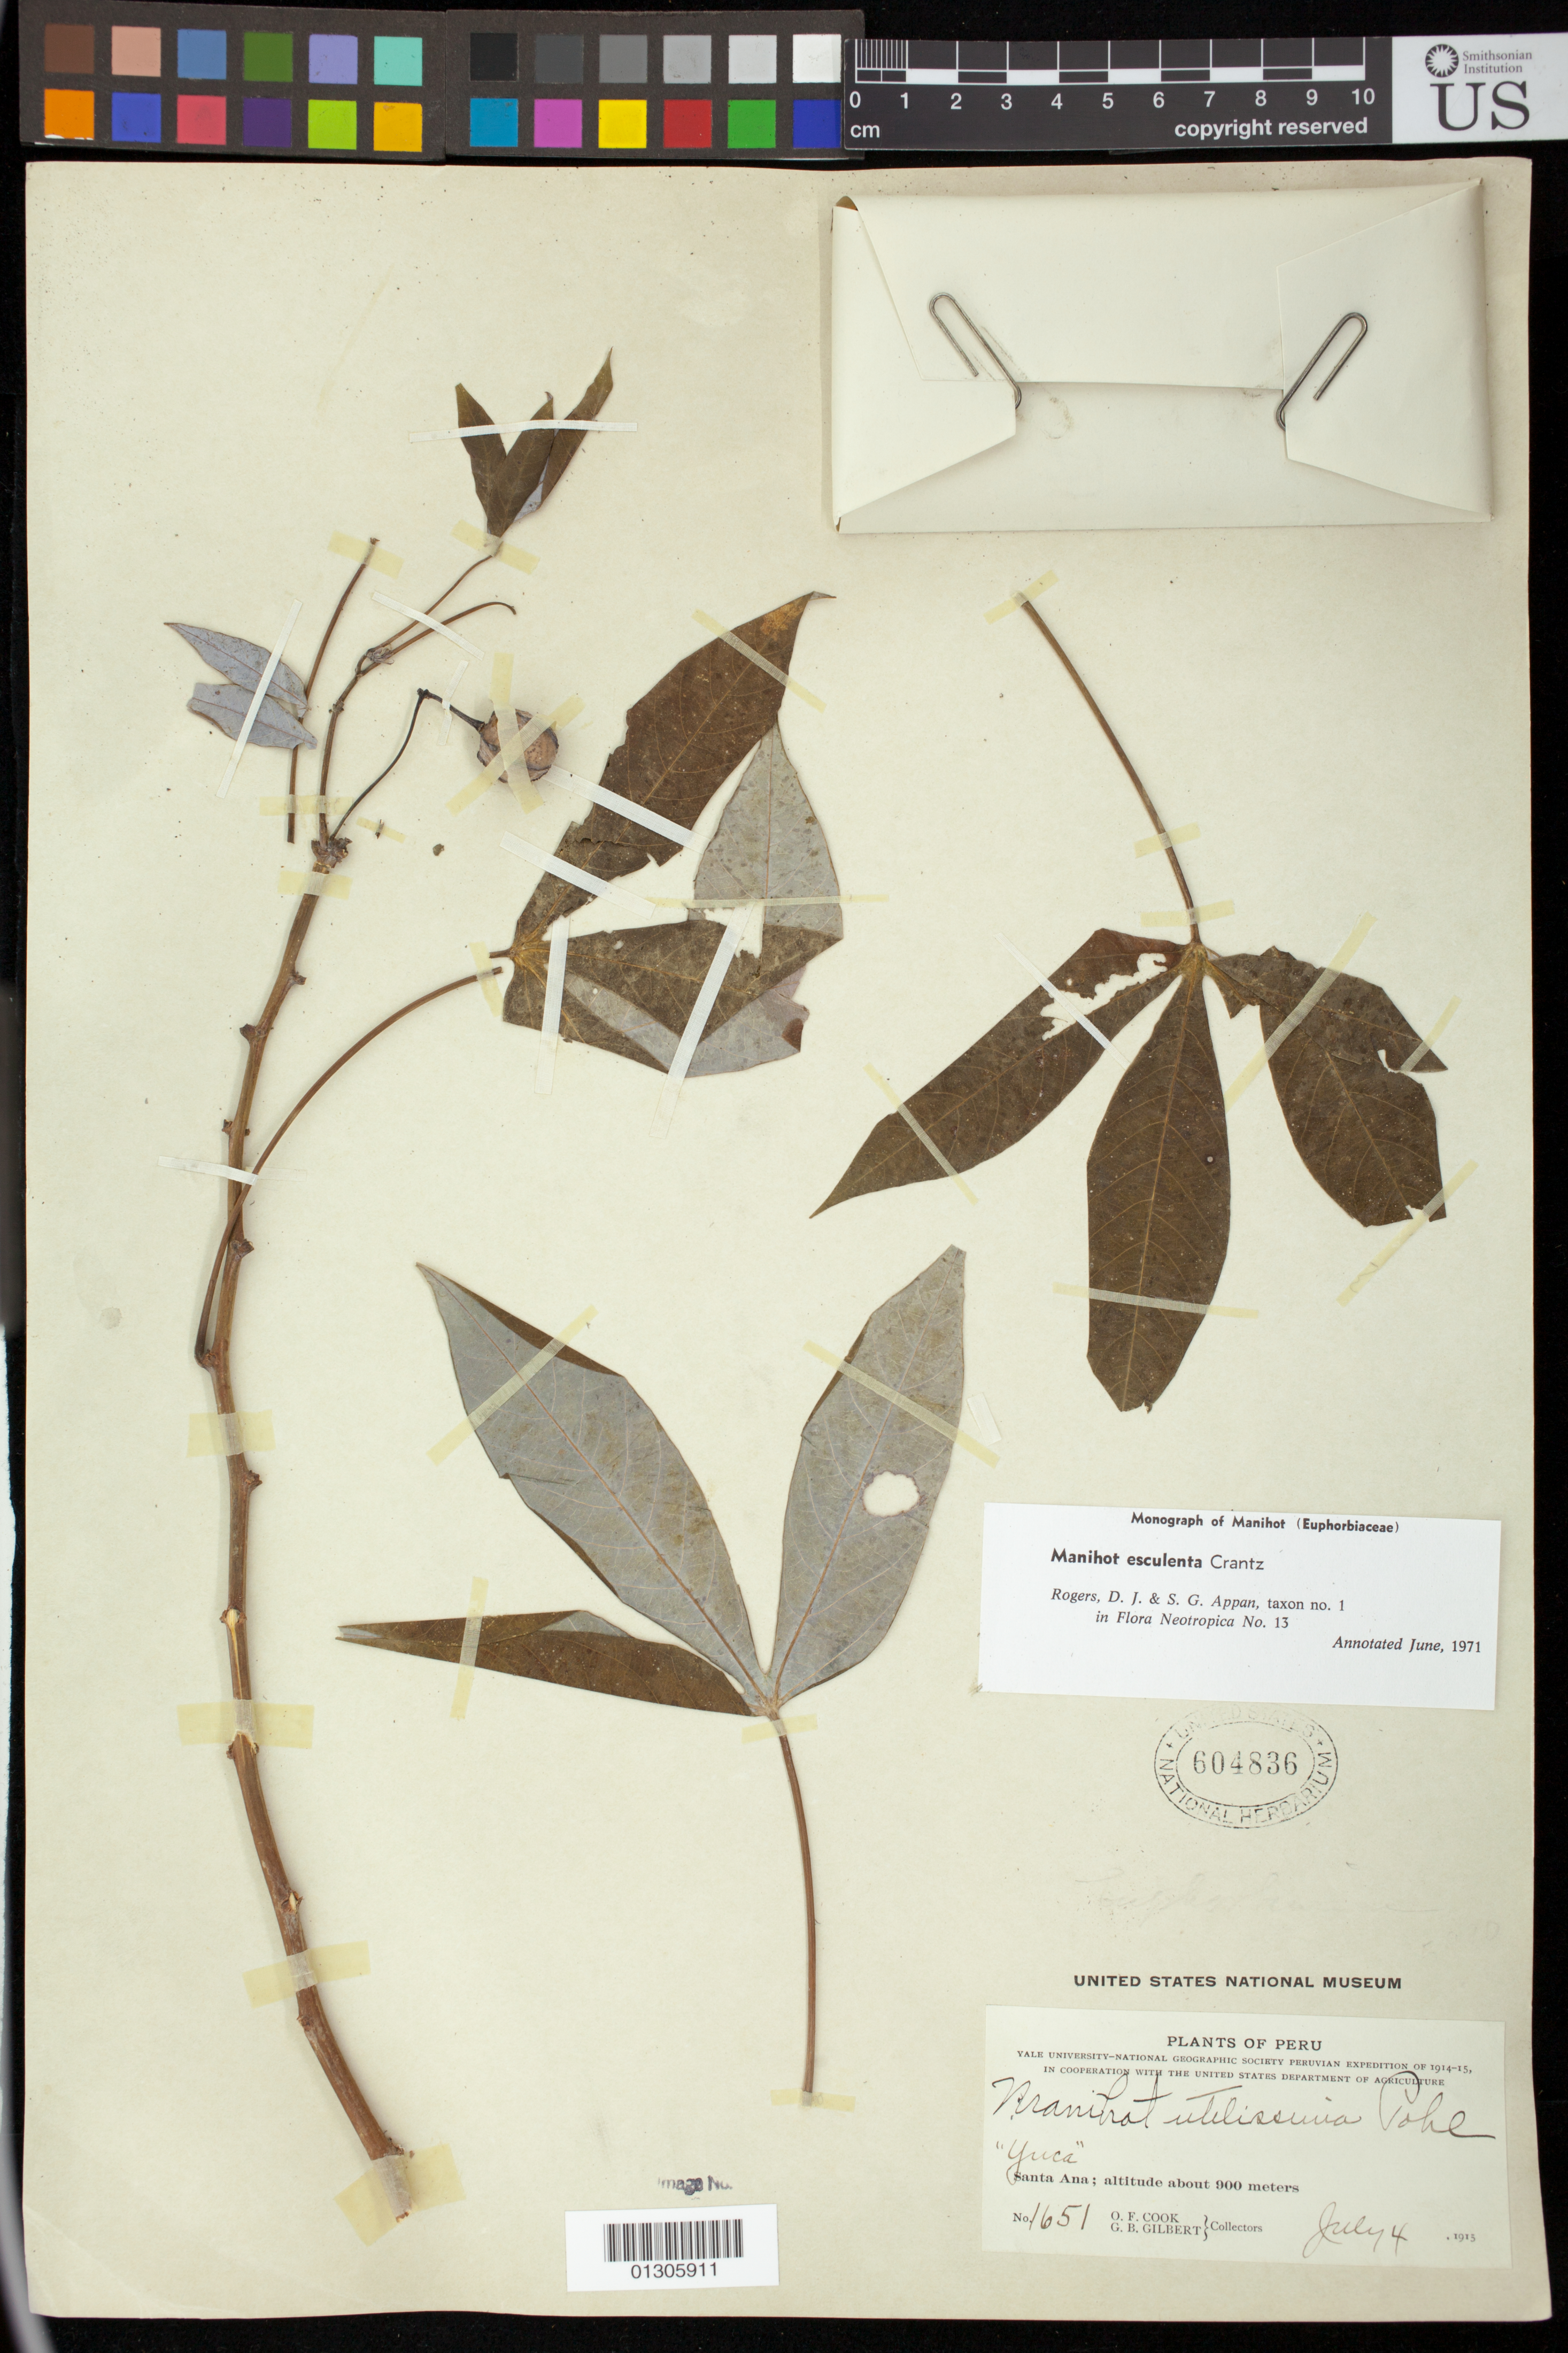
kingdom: Plantae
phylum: Tracheophyta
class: Magnoliopsida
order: Malpighiales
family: Euphorbiaceae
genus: Manihot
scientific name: Manihot esculenta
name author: Crantz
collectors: O. F. Cook & G. B. Gilbert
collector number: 1651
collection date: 1915-04-07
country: Peru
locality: Santa Ana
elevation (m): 900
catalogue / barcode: US 604836